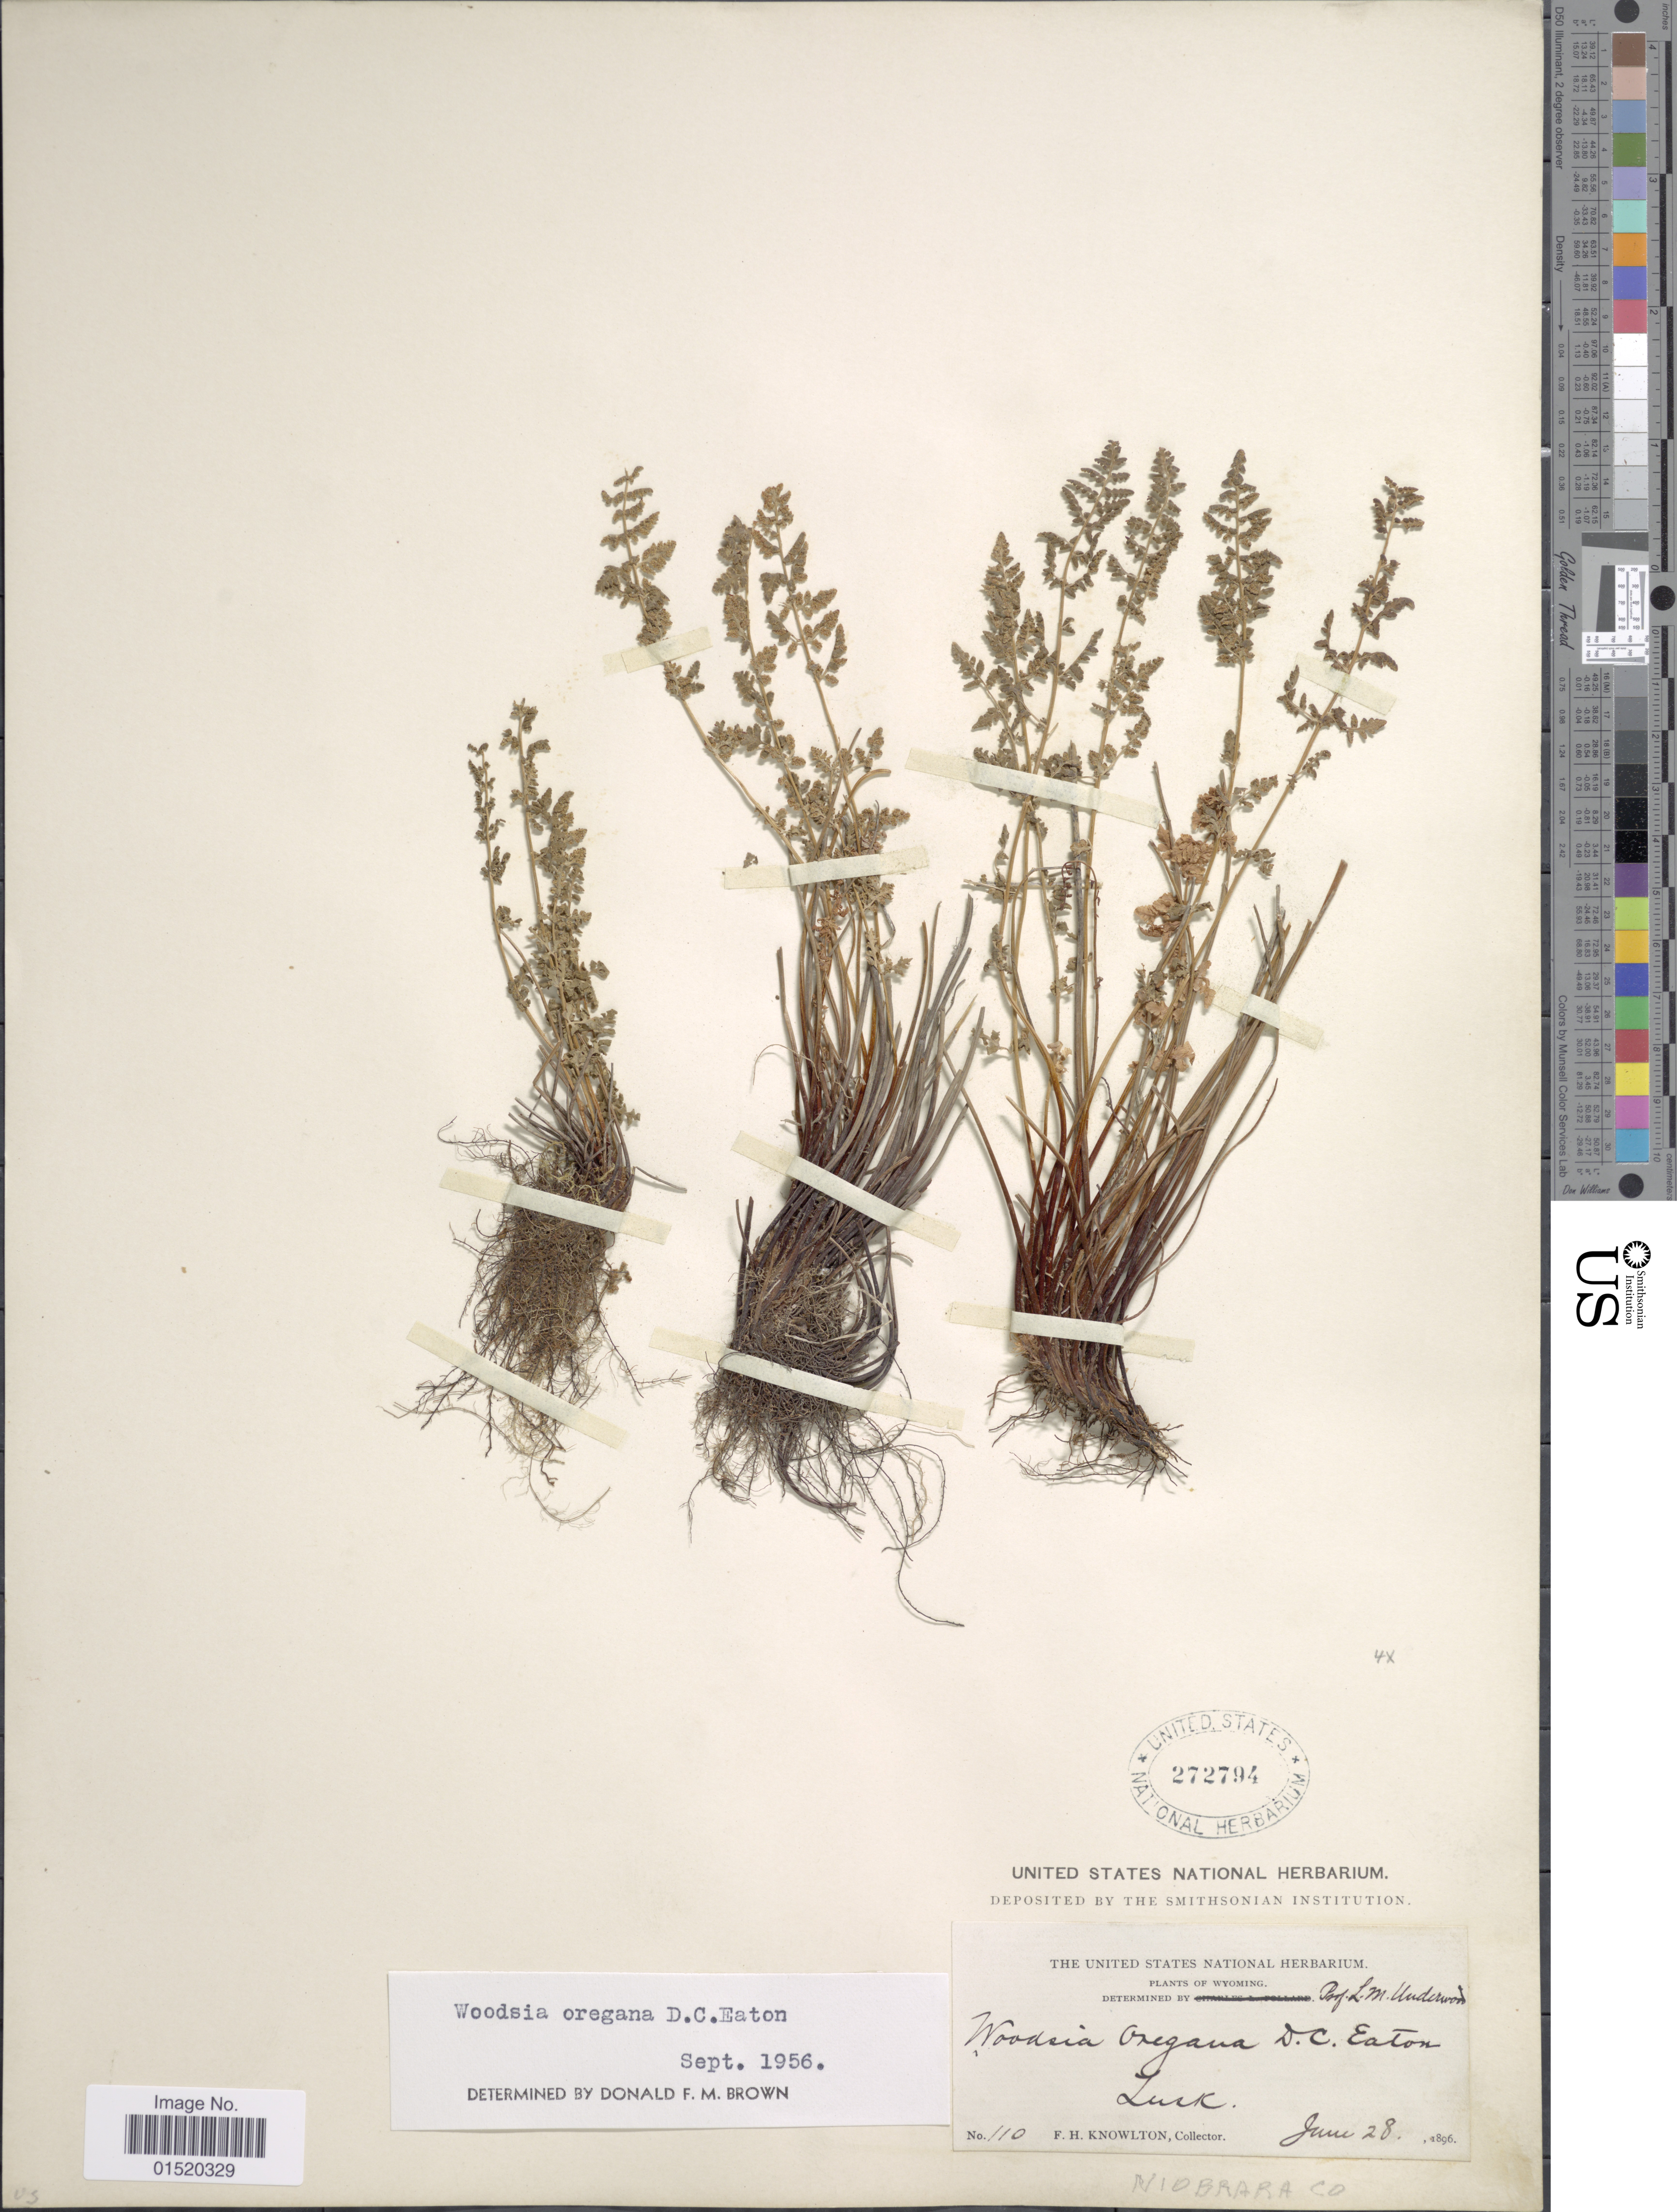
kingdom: Plantae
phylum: Tracheophyta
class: Polypodiopsida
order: Polypodiales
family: Woodsiaceae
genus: Woodsia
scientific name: Woodsia oregana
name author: D.C. Eaton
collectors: F. H. Knowlton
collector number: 110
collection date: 1896-06-28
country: United States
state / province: Wyoming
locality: Lusk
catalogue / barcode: US 272794